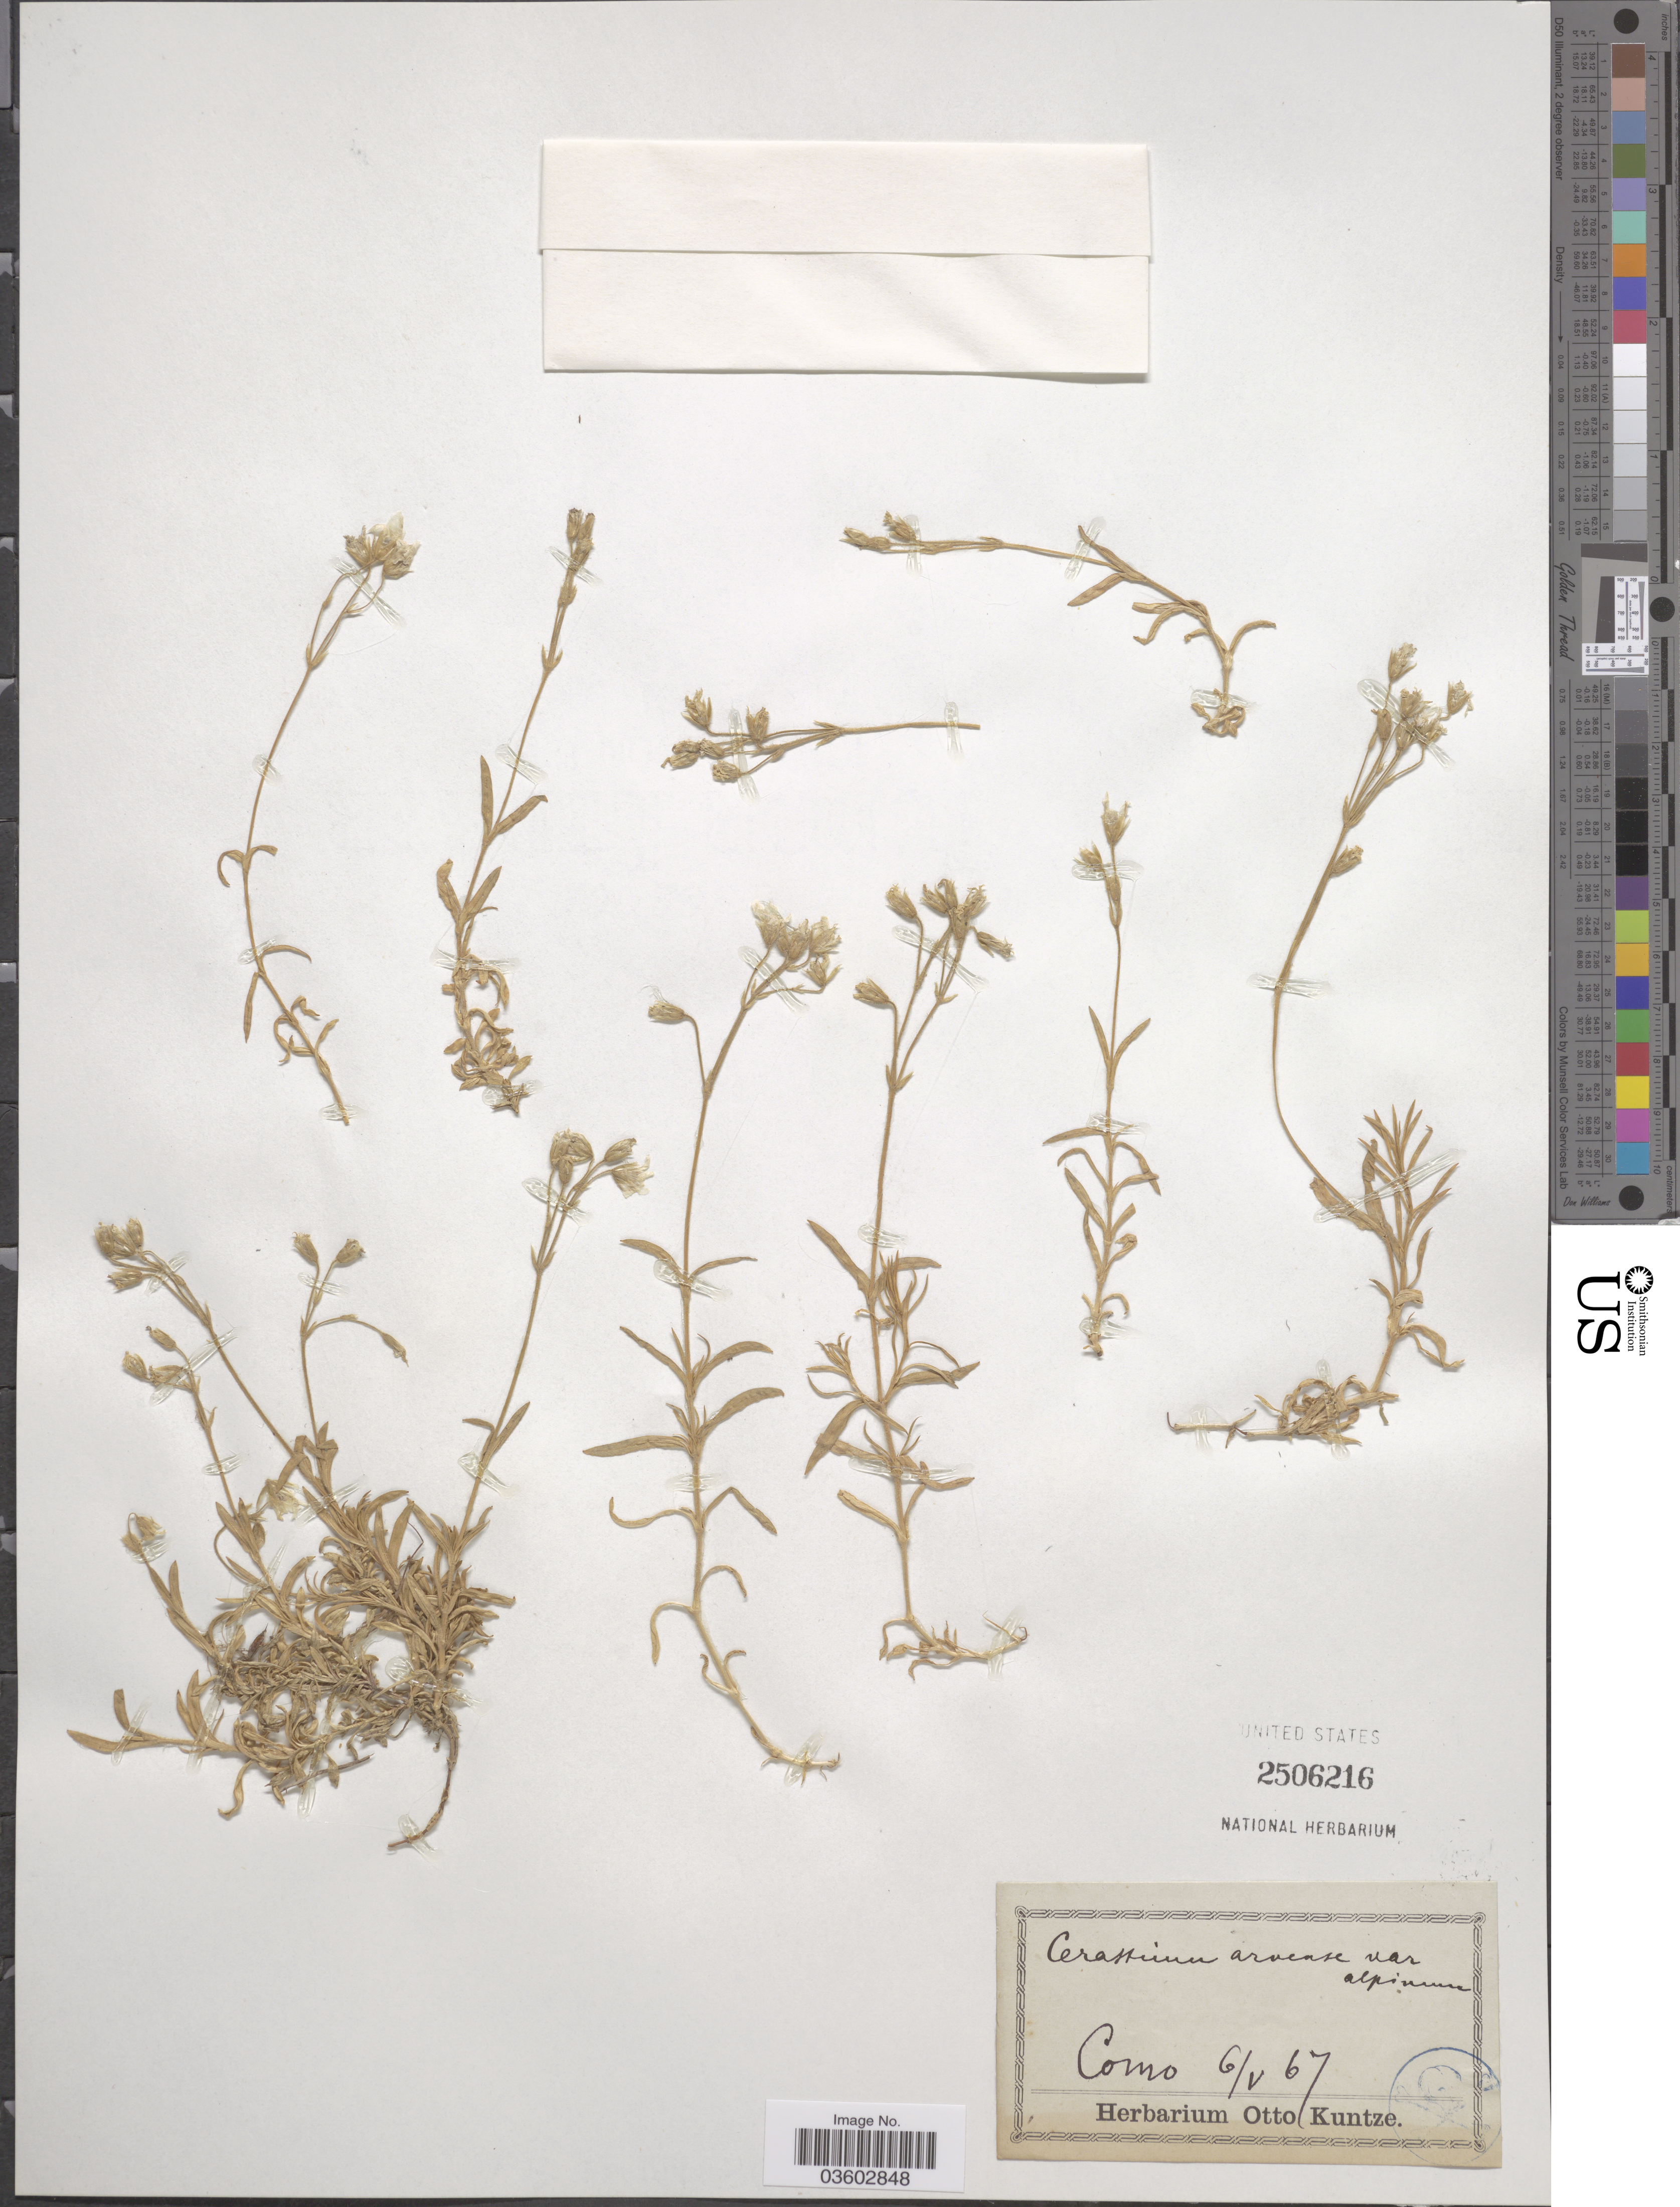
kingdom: Plantae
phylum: Tracheophyta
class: Magnoliopsida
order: Caryophyllales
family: Caryophyllaceae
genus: Cerastium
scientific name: Cerastium arvense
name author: L.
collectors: ex herb. Otto Kuntze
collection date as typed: Transcribed d/m/y: 6/5/67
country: Italy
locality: Corno.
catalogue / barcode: US 2506216